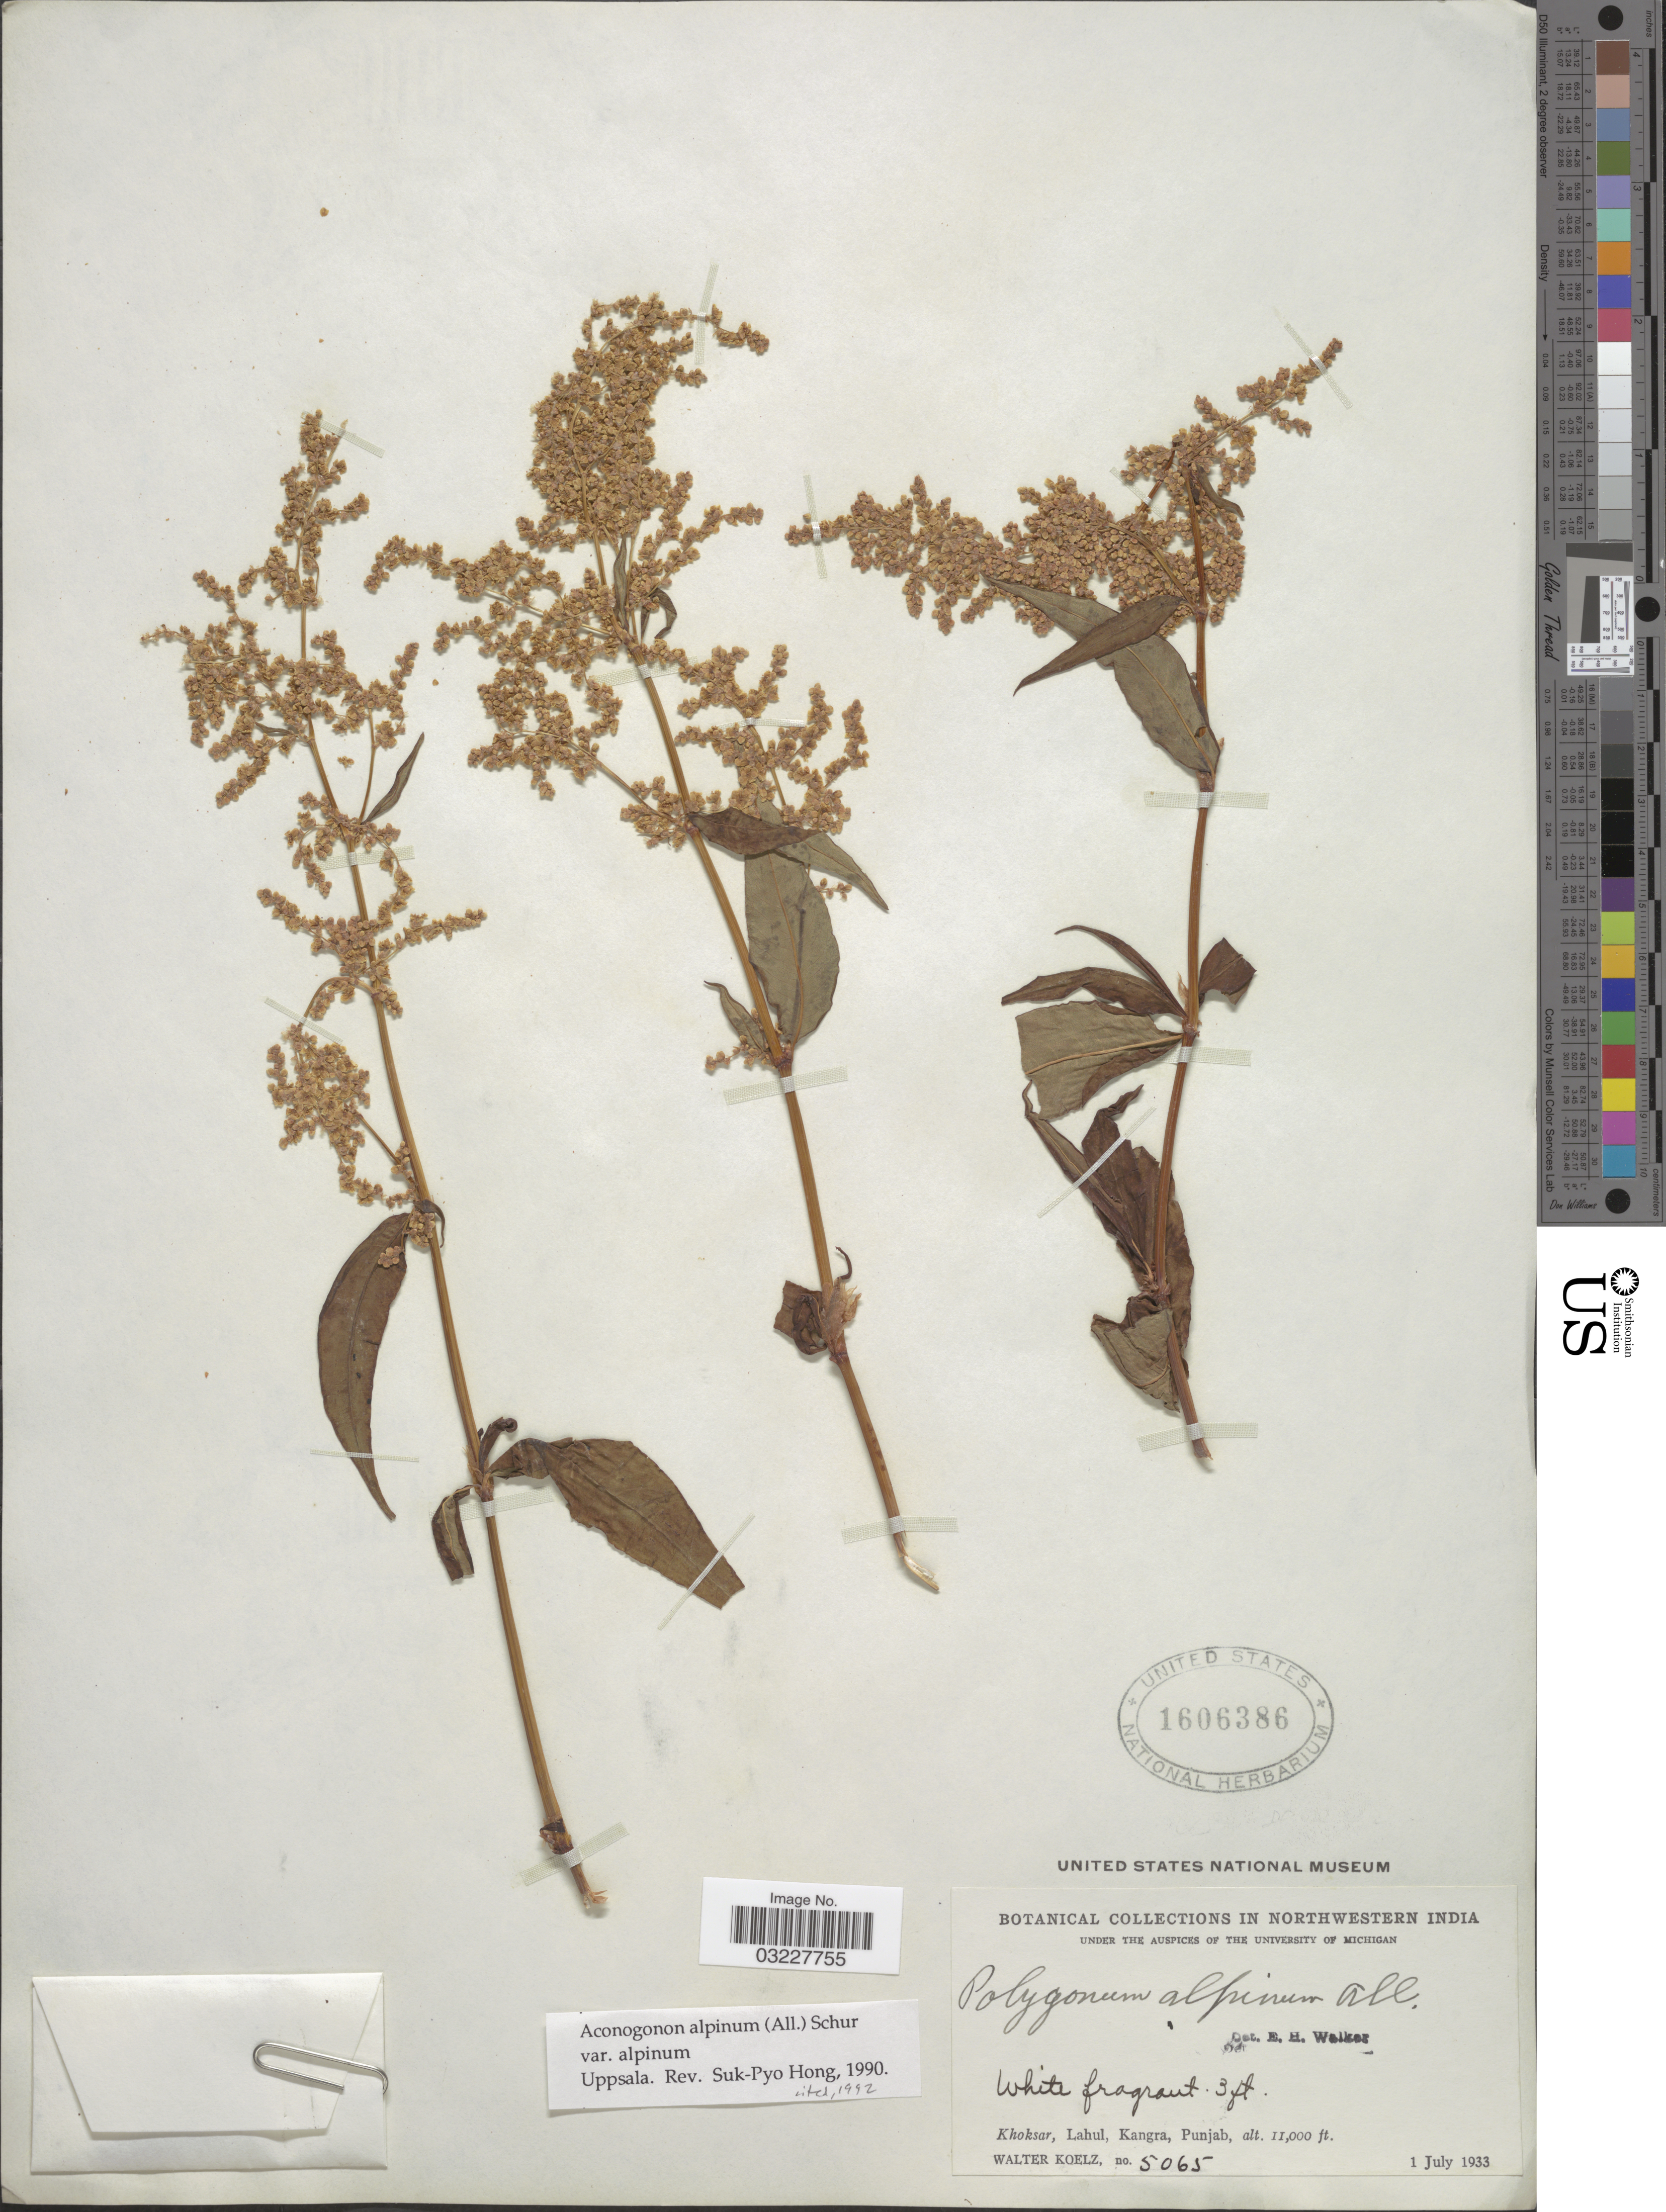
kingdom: Plantae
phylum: Tracheophyta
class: Magnoliopsida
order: Caryophyllales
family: Polygonaceae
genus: Koenigia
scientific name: Koenigia alpina var. alpina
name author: (All.) T.M. Schust. & Reveal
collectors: W. N. Koelz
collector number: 5065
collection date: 1933-07-01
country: India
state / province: Punjab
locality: Northwestern India. Khoksar, Lahul, Kangra.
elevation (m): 3353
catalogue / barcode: US 1606386